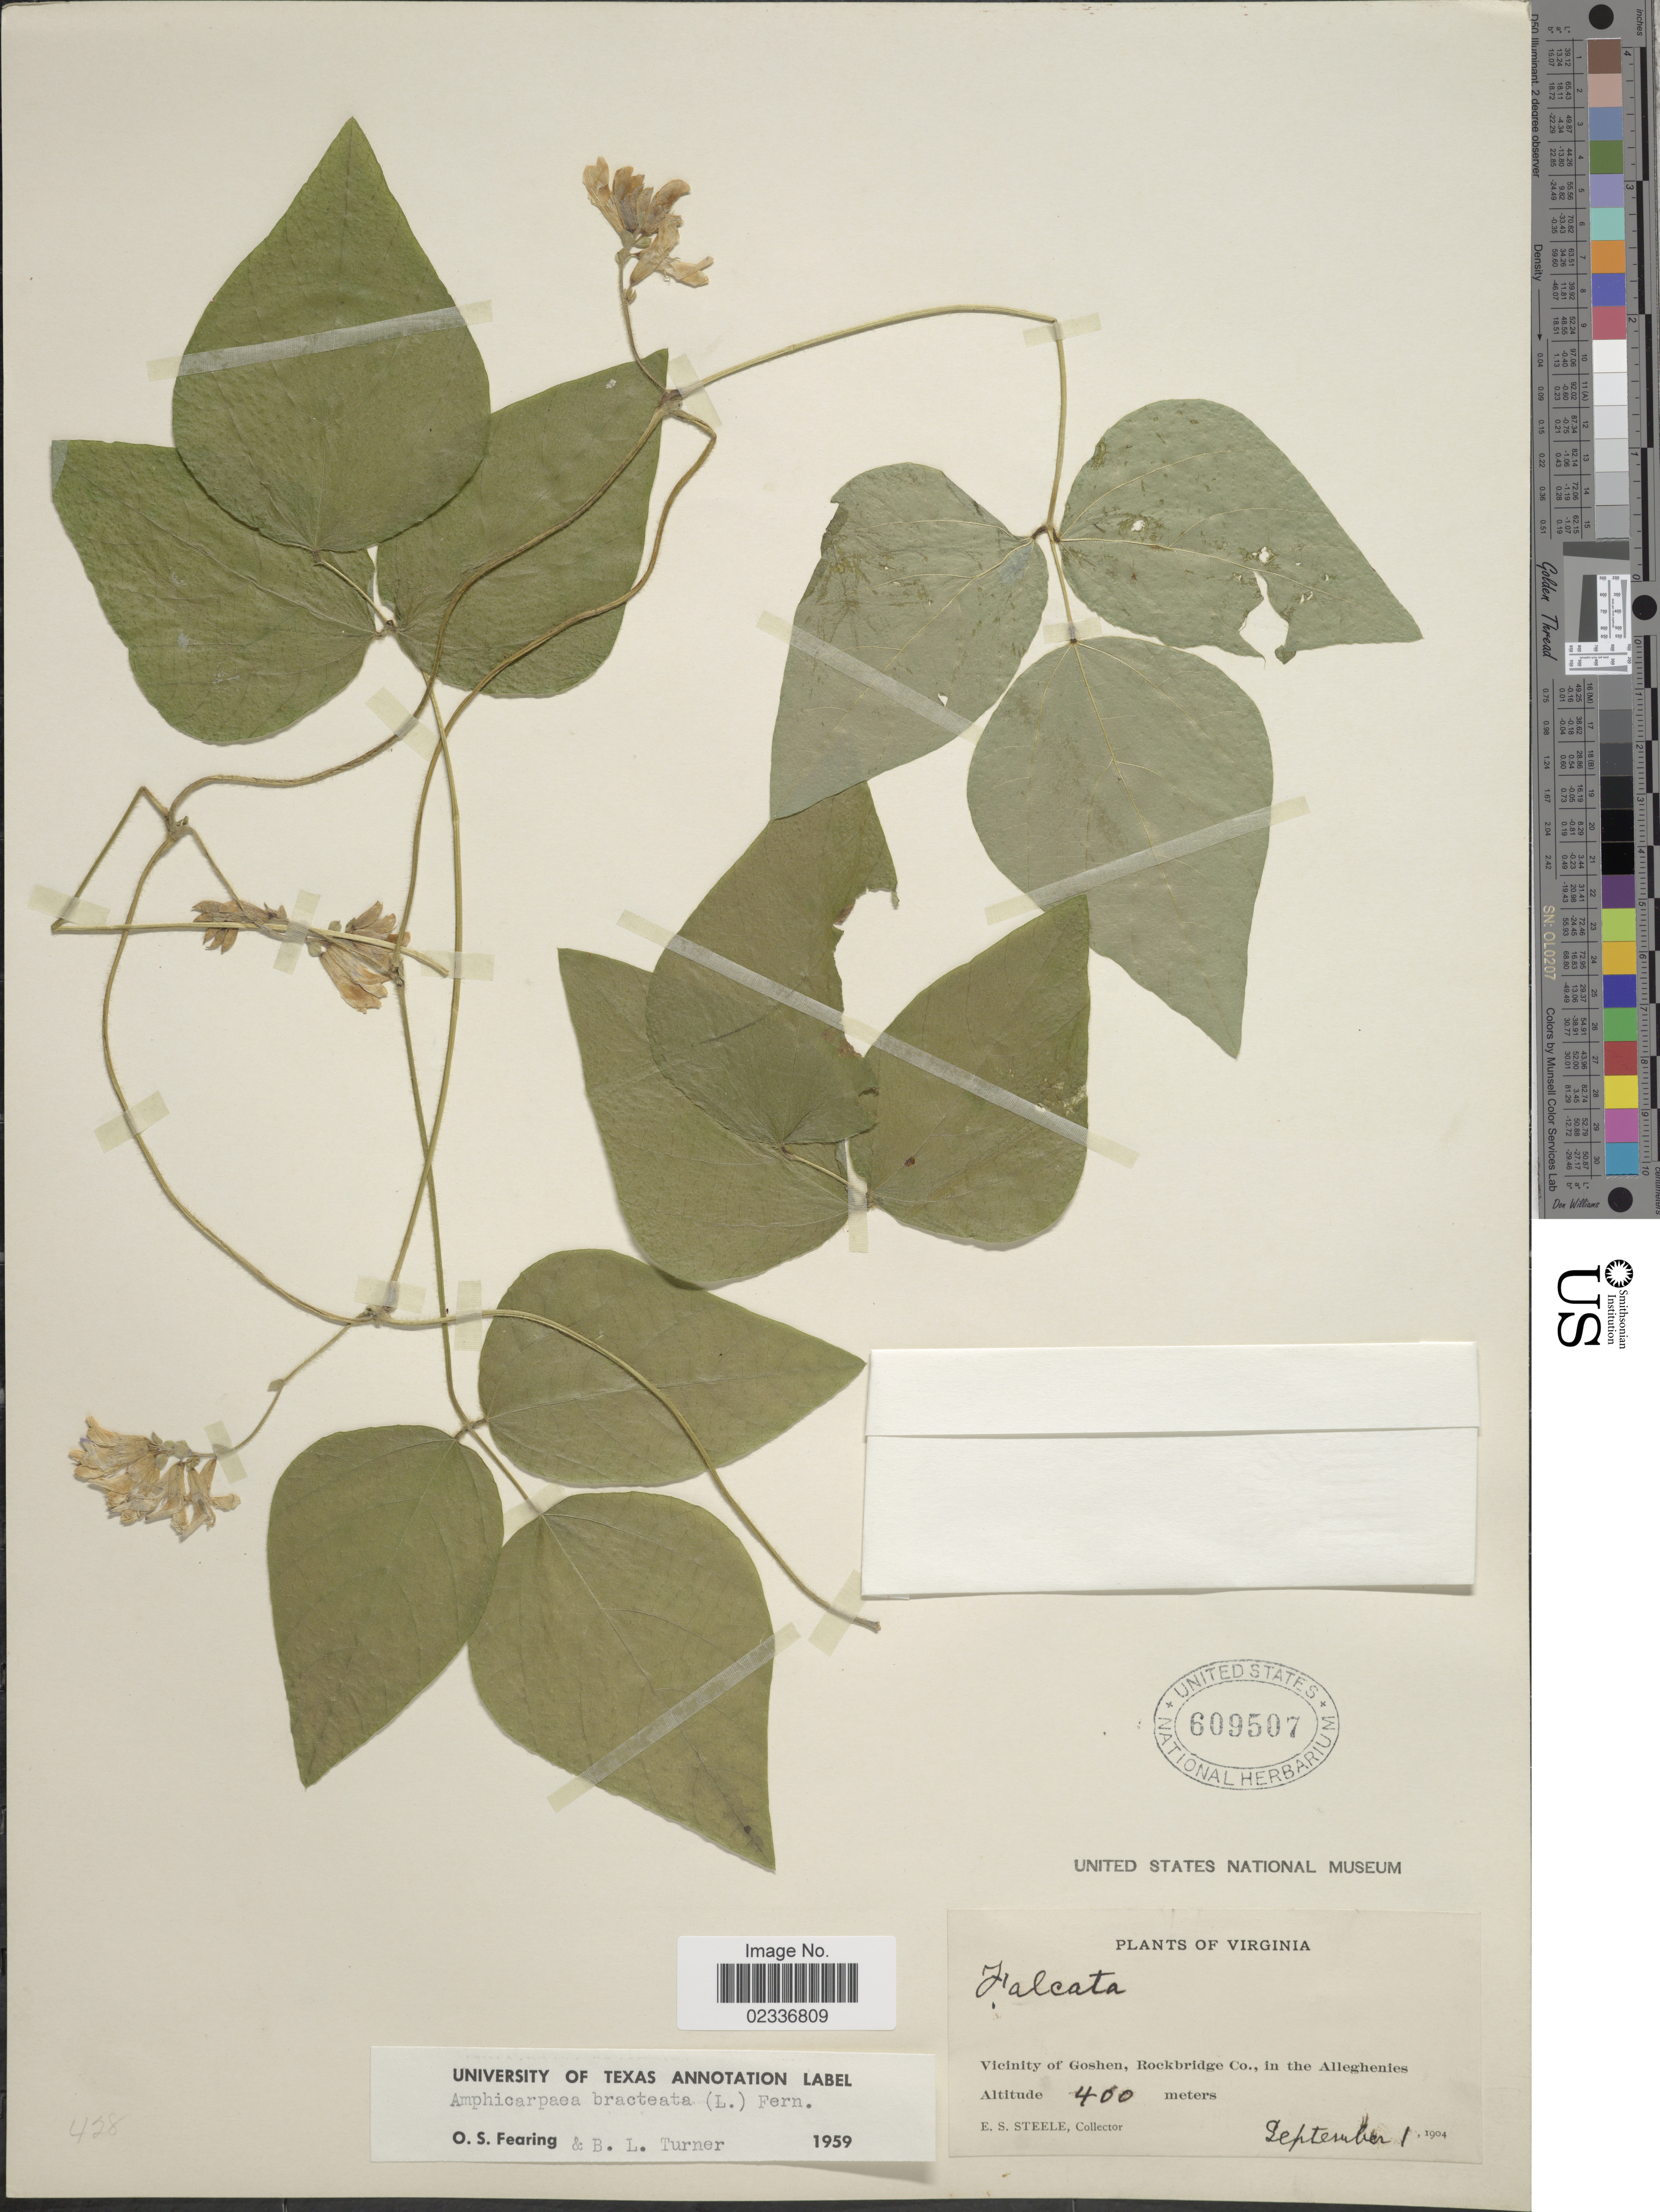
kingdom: Plantae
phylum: Tracheophyta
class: Magnoliopsida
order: Fabales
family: Fabaceae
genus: Amphicarpaea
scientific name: Amphicarpaea bracteata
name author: (L.) Fernald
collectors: E. Steele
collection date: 1904-09-01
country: United States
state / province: Virginia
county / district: Rockbridge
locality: Vicinity of Gosehn, Rockbridge Co., in the Alleghenies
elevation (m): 400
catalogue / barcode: US 609507